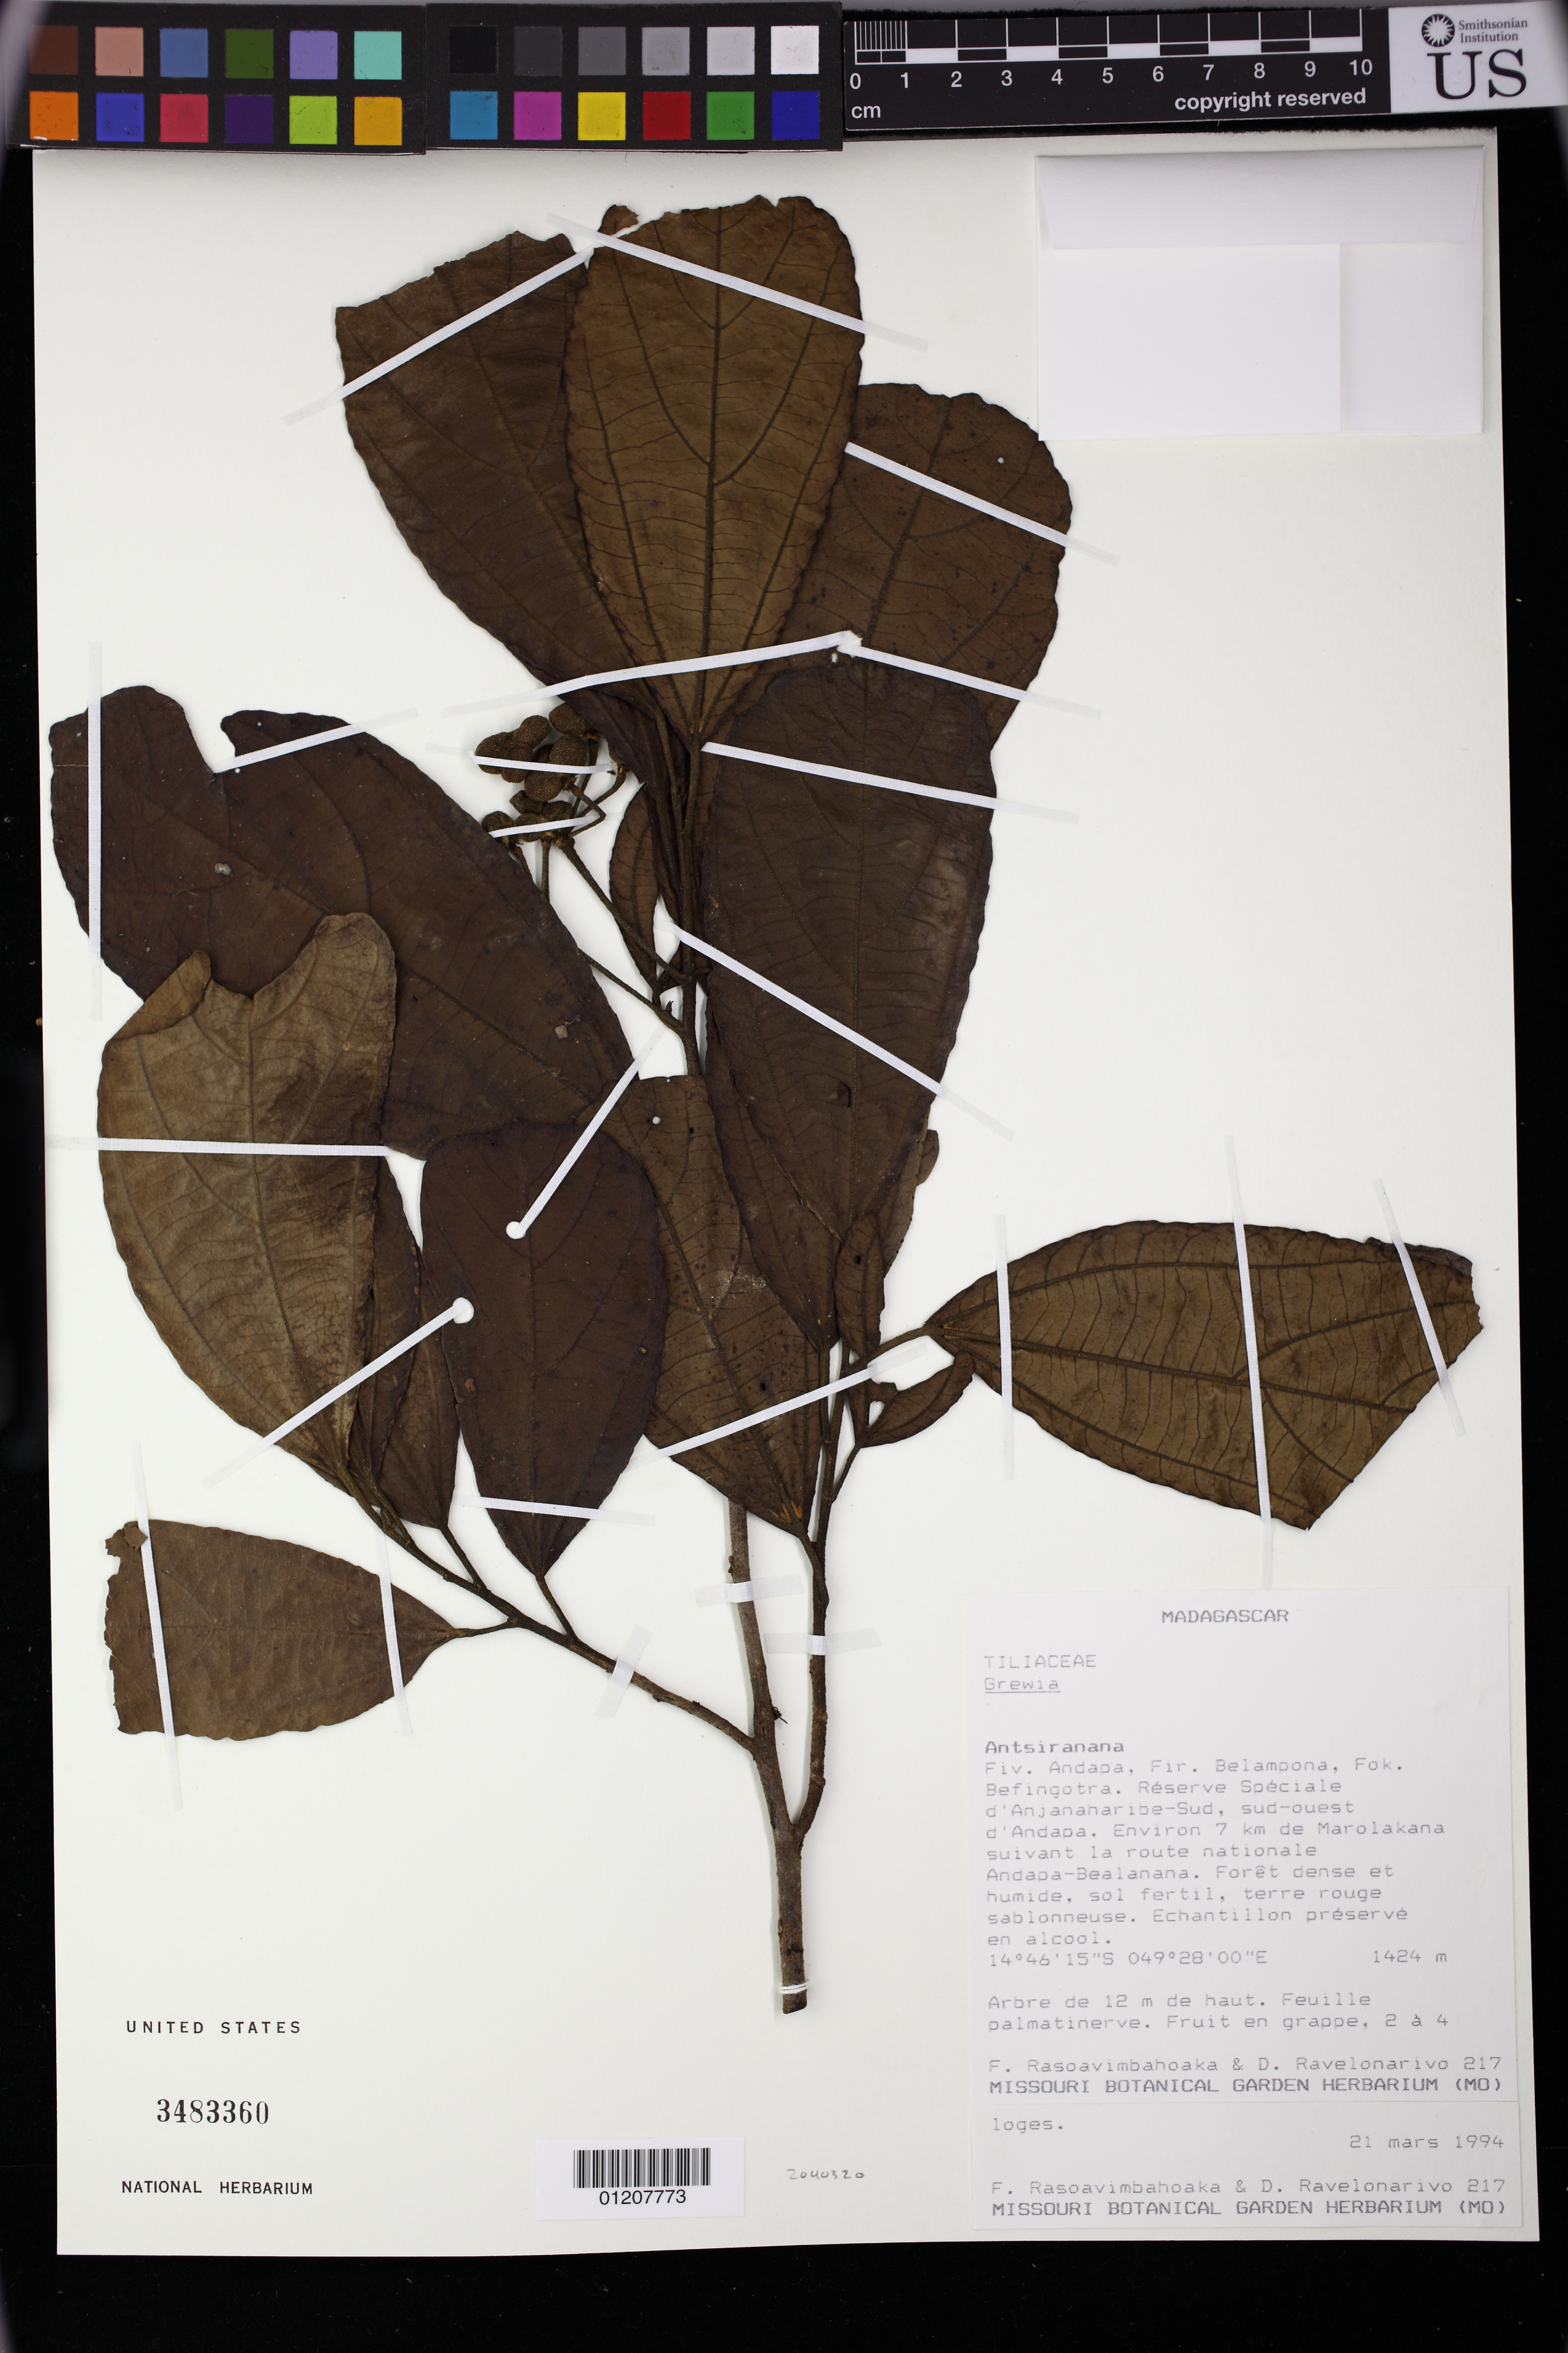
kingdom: Plantae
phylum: Tracheophyta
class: Magnoliopsida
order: Malvales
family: Malvaceae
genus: Grewia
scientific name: Grewia sp.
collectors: F. Rasoavimbahoaka & D. Ravelonarivo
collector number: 217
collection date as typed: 21 Mar 1994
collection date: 1994-03-21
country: Madagascar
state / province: Diana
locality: Antsiranana. Fiv. Andapa,Fir Belampona, fok. Befingotra. Reserve Speciale d'Anjanaharibe-Sud,sud-ouest d'Andapa.. 7 km de Marolakana suivant la route nationale Andapa-Bealanana.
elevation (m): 1425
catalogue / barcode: US 3483360